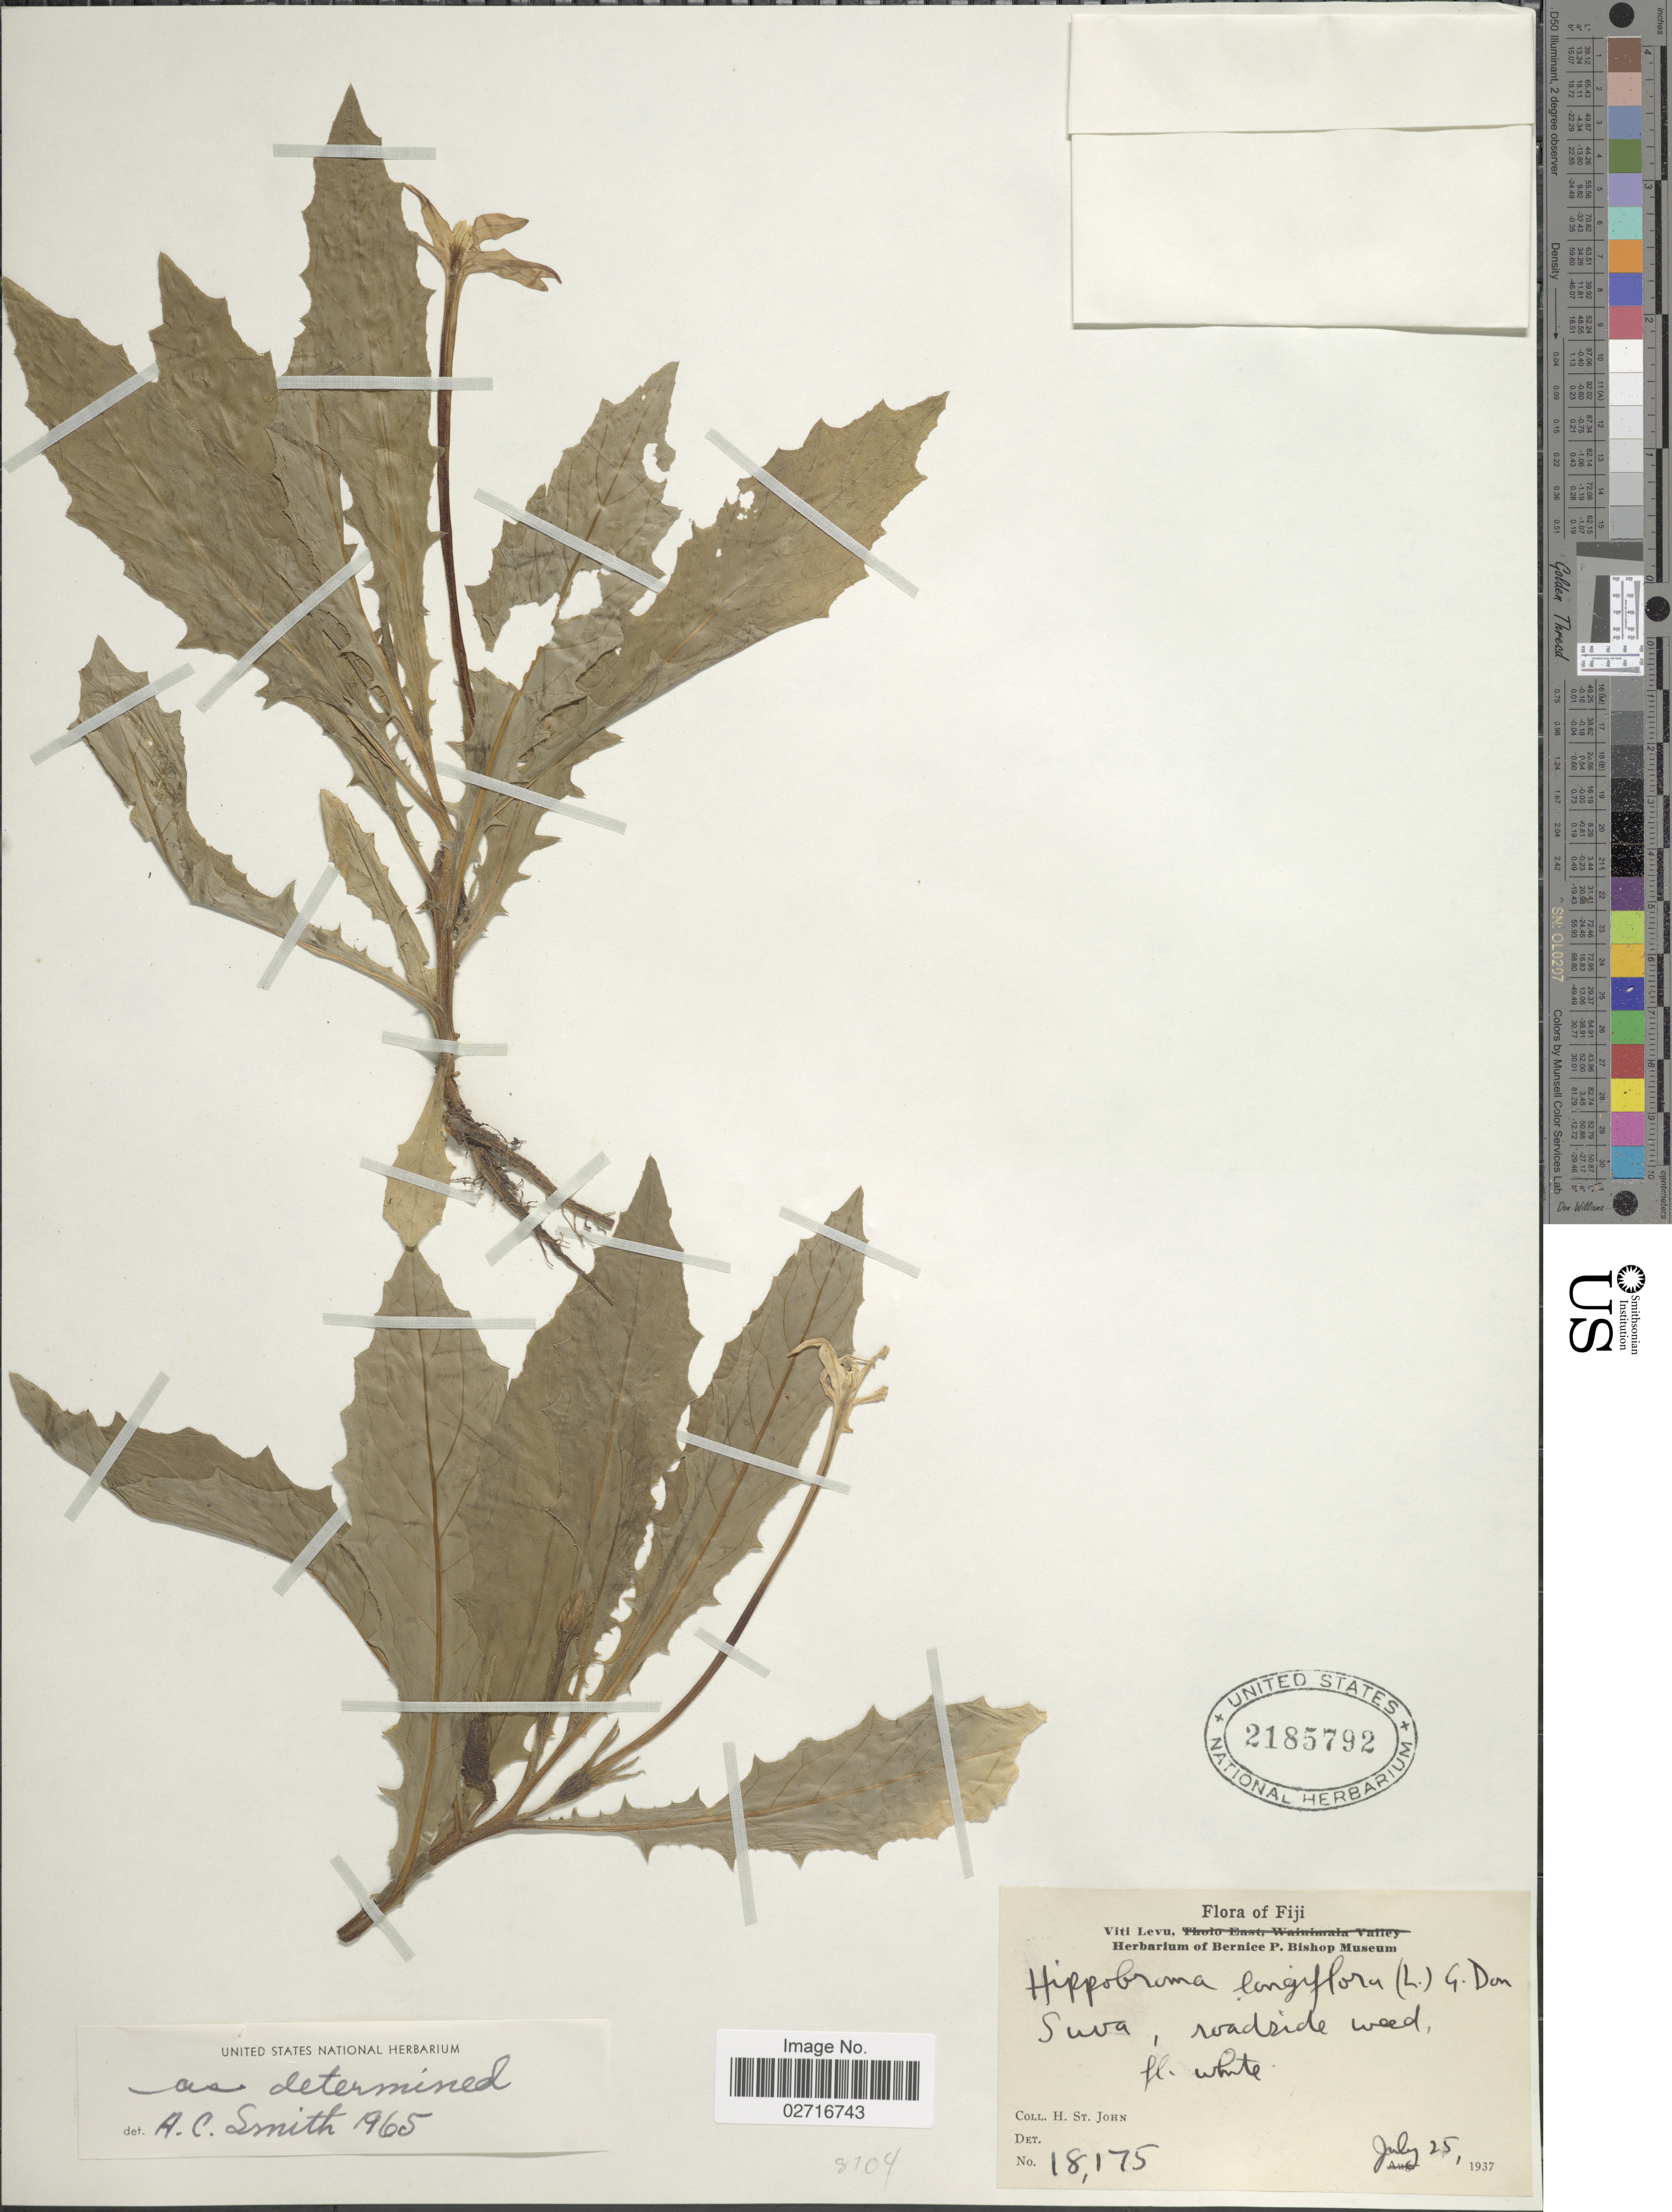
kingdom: Plantae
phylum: Tracheophyta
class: Magnoliopsida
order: Asterales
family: Campanulaceae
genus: Hippobroma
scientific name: Hippobroma longiflora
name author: (L.) G. Don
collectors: H. St. John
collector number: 18175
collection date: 1937-07-25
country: Fiji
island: Viti Levu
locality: Viti Levu, Suva, roadside weed.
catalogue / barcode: US 2185792